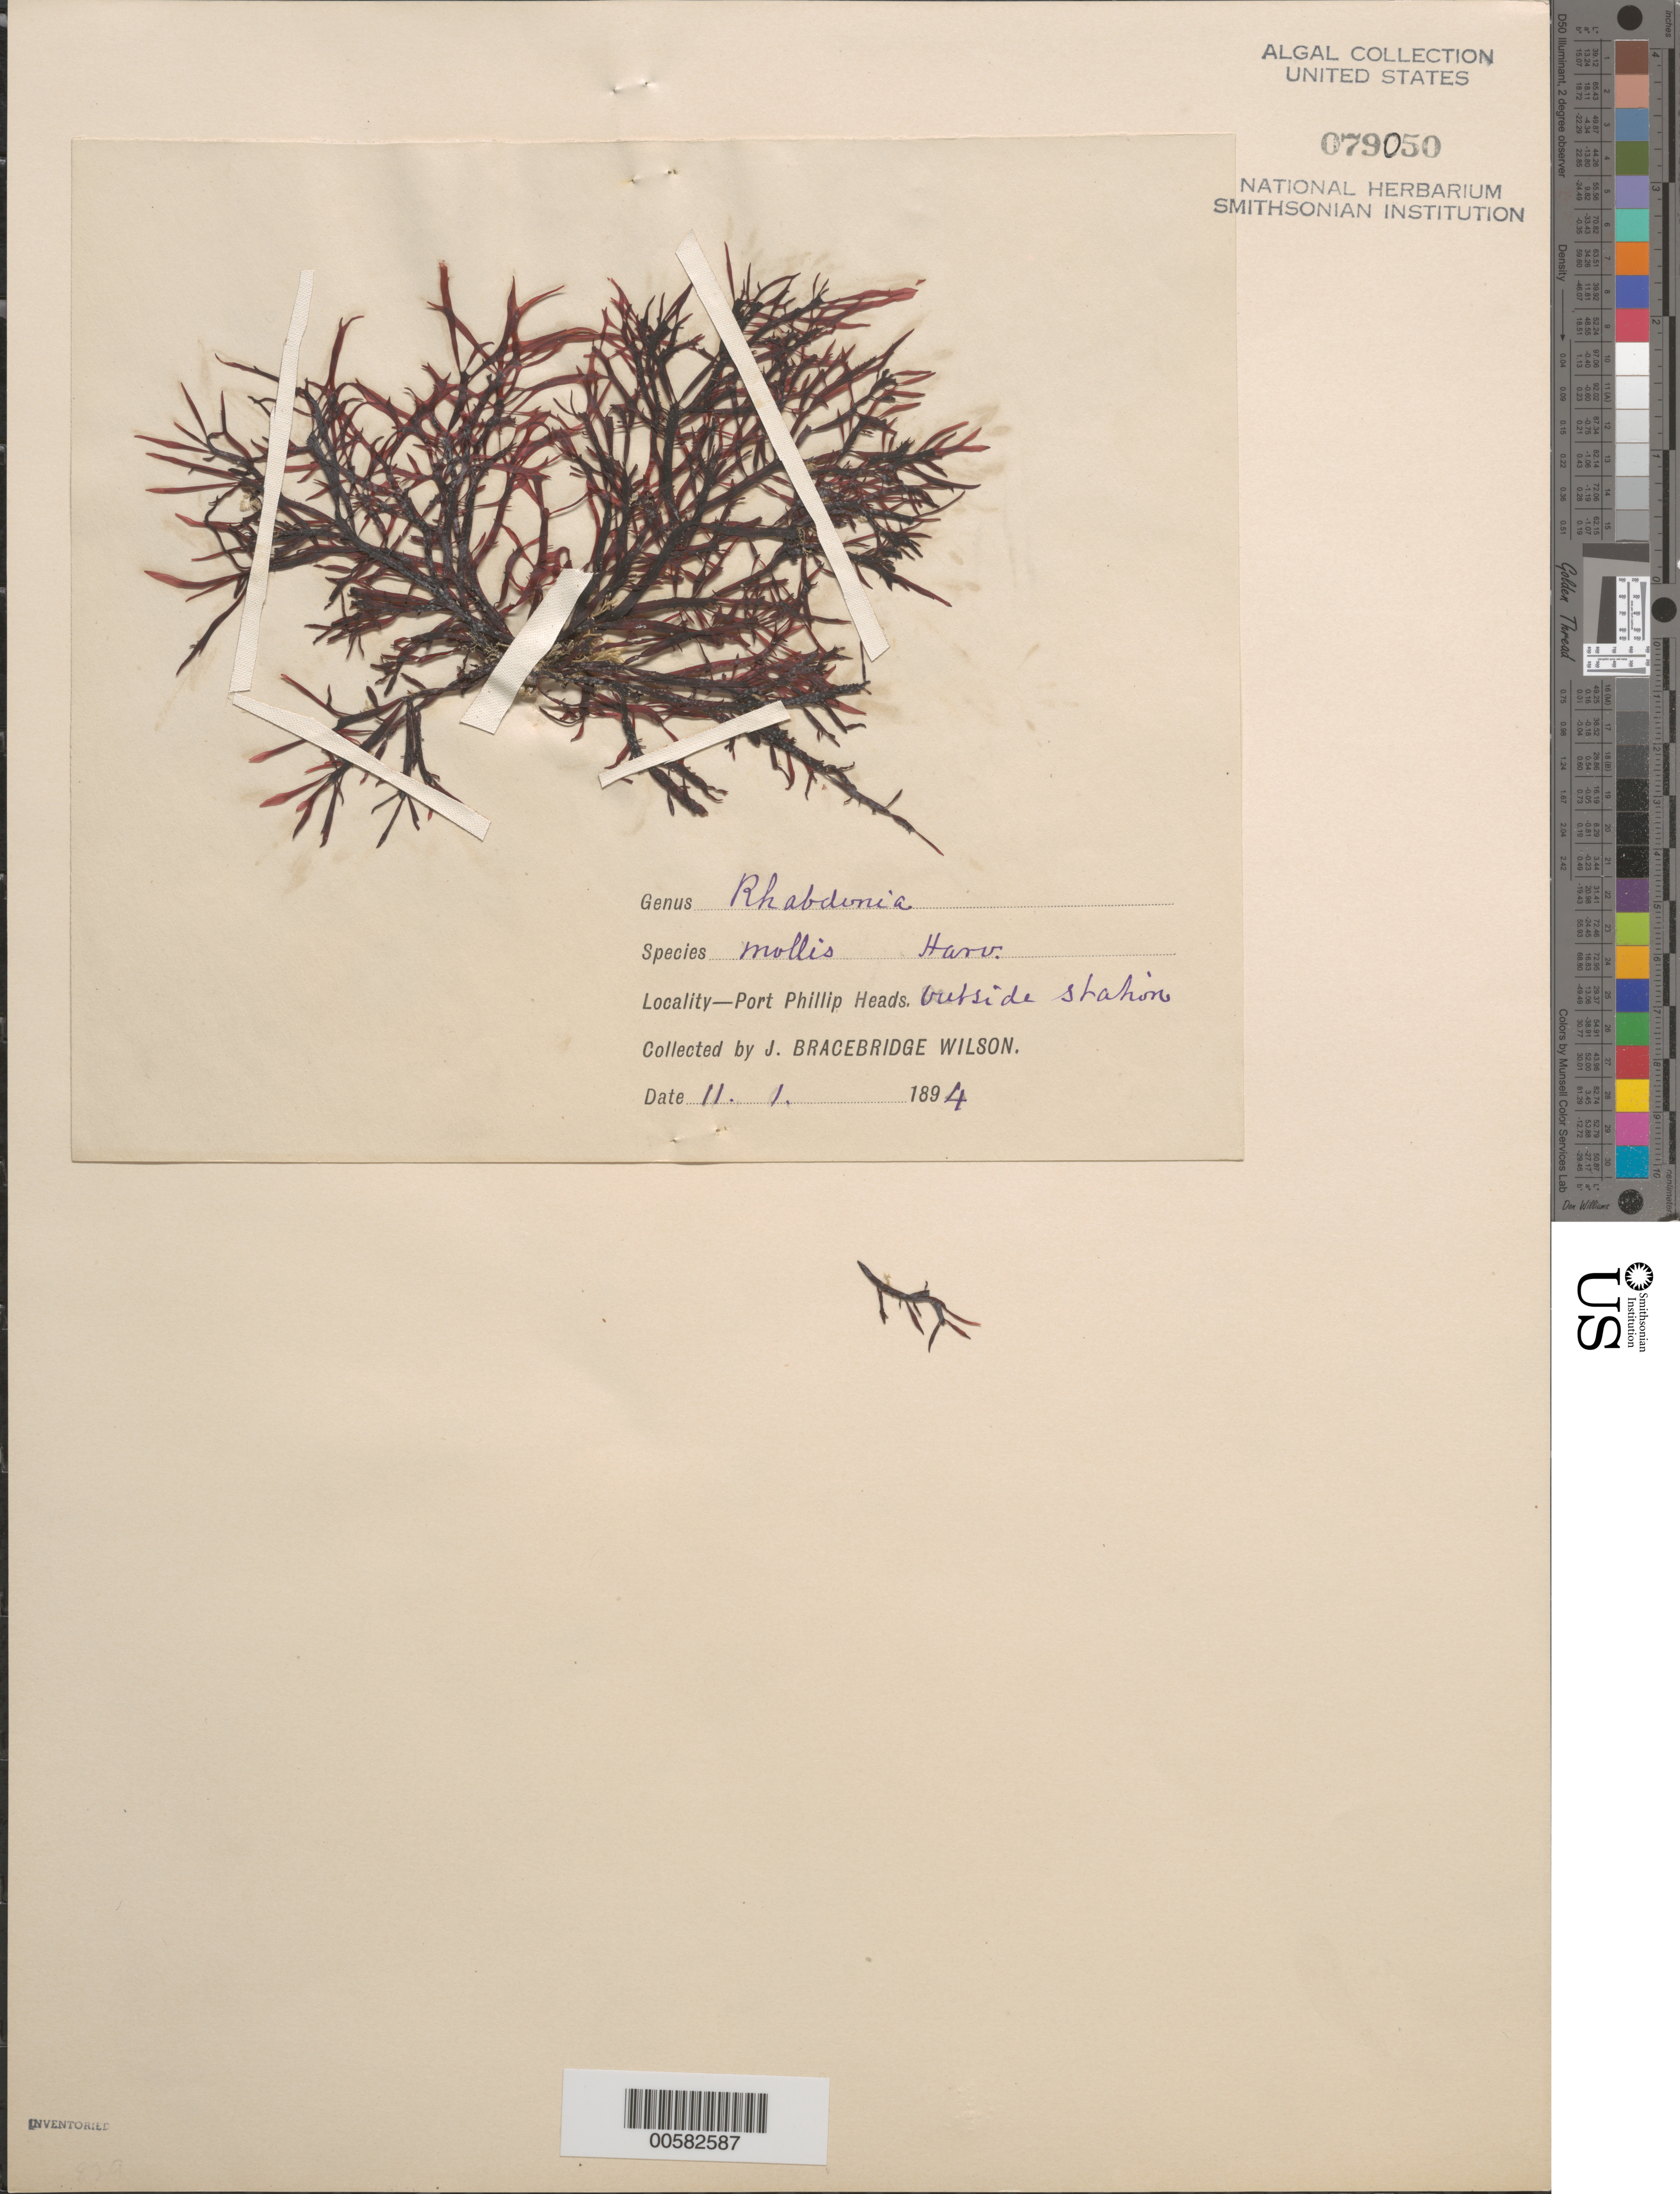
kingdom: Plantae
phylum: Rhodophyta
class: Florideophyceae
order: Gigartinales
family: Acrotylaceae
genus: Antrocentrum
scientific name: Antrocentrum molle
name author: (Harvey) G.T.Kraft & G.W. Saunders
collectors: J. B. Wilson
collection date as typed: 11 Jan 1894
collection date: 1894-01-11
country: Australia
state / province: Victoria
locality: Port Phillip Heads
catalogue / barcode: US 79050